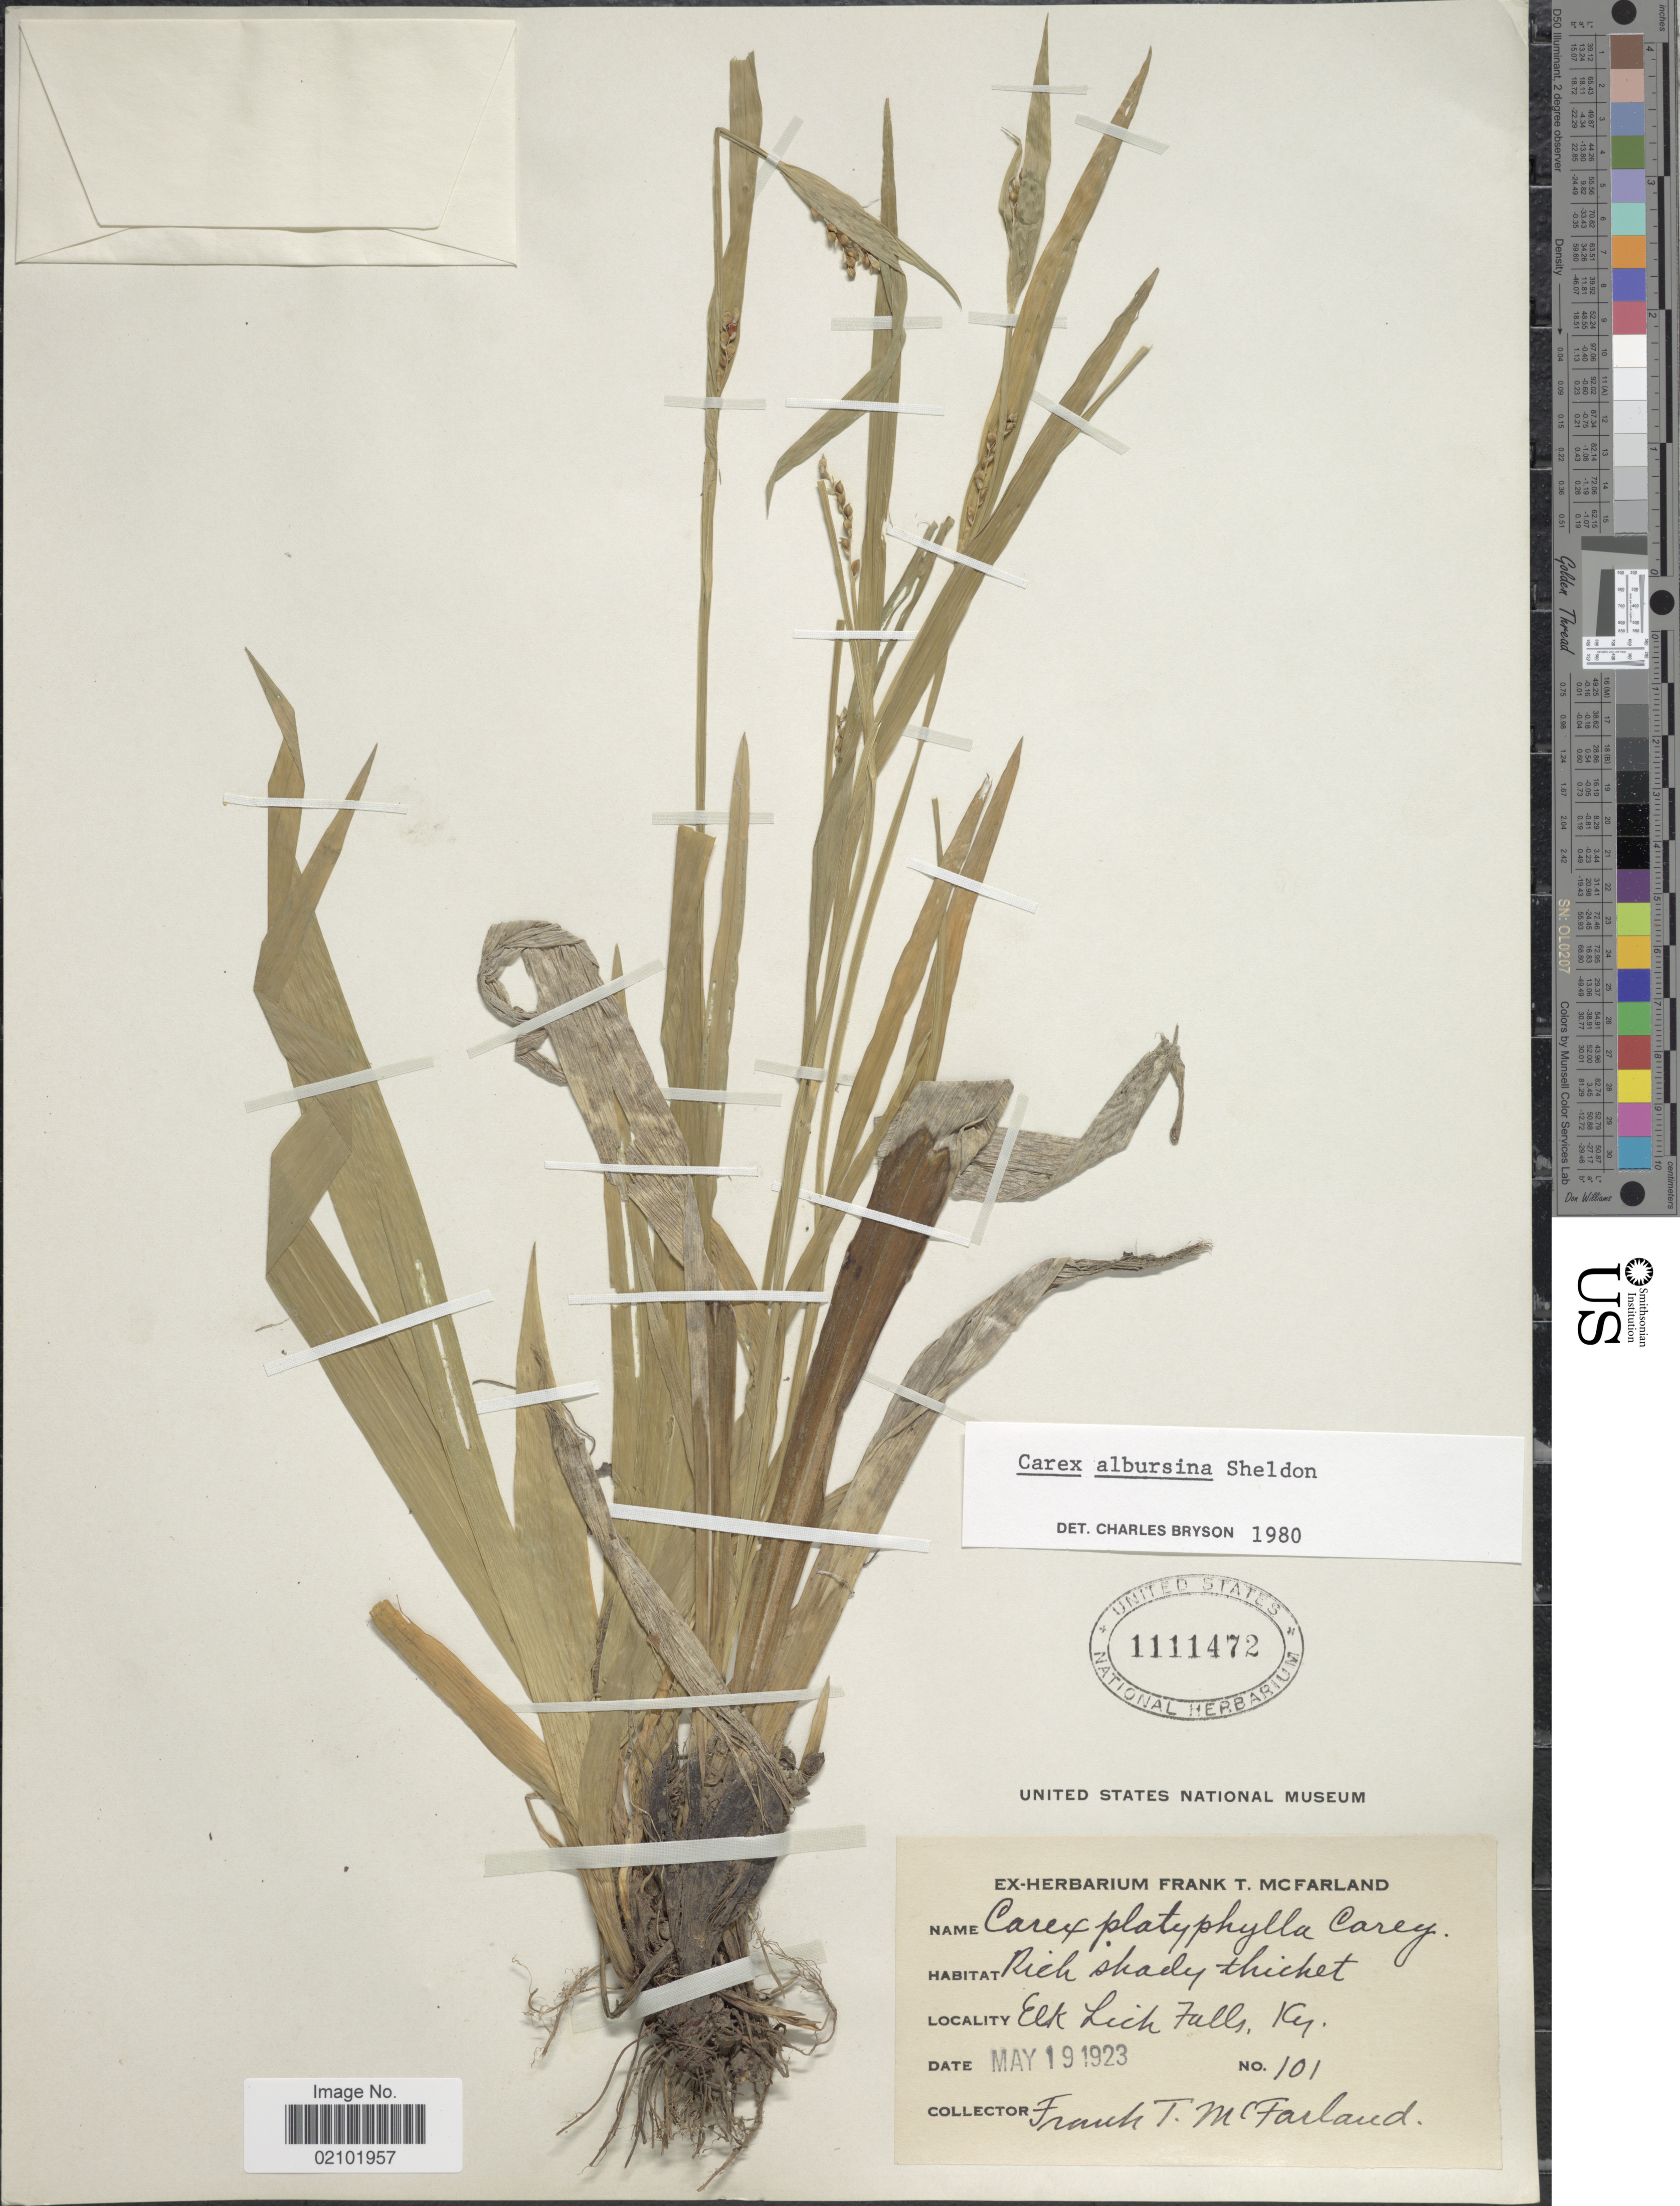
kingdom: Plantae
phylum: Tracheophyta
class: Liliopsida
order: Poales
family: Cyperaceae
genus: Carex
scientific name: Carex albursina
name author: E. Sheld.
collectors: F. McFarland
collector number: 101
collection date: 1923-05-19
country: United States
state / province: Kentucky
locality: Elk Lick Falls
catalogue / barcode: US 1111472